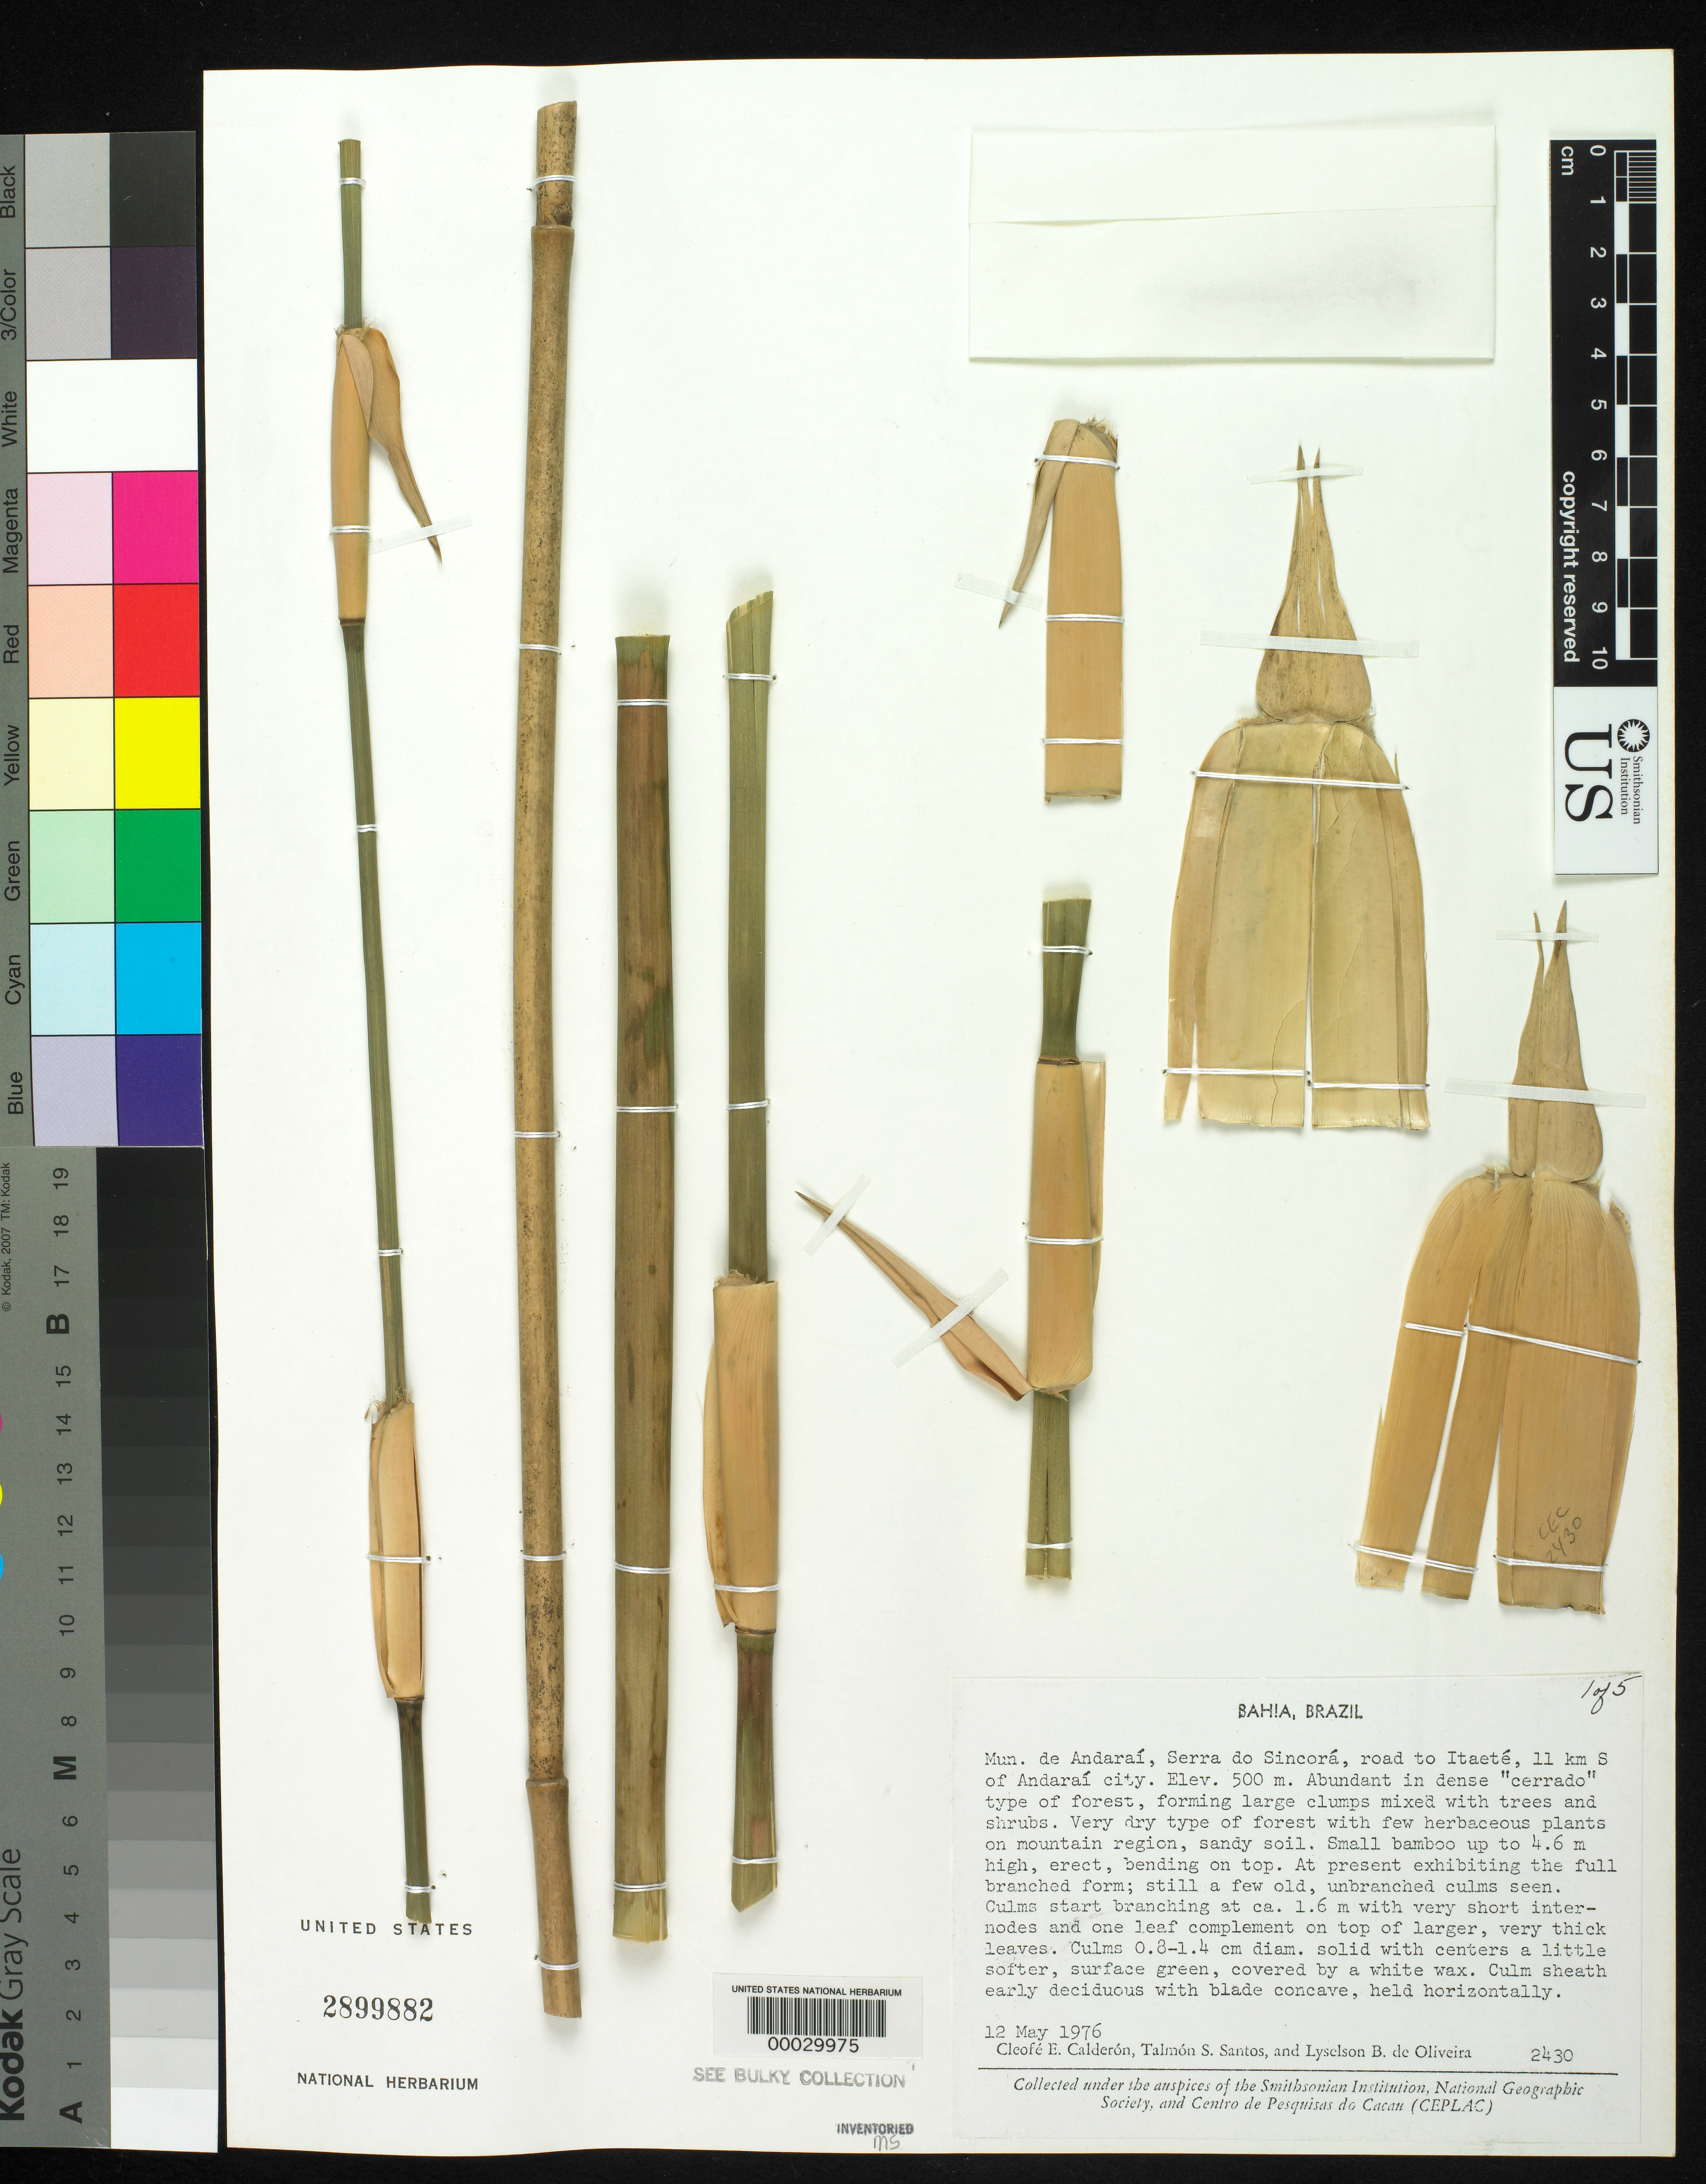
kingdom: Plantae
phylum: Tracheophyta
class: Liliopsida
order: Poales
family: Poaceae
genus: Actinocladum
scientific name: Actinocladum verticillatum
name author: (Nees) McClure ex Soderstr.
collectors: C. E. Calderón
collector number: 2430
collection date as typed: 12 May 1976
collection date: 1976-05-12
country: Brazil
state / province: Bahia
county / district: Andaraí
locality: Serra do sincora, itaete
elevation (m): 500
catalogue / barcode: US 2899882